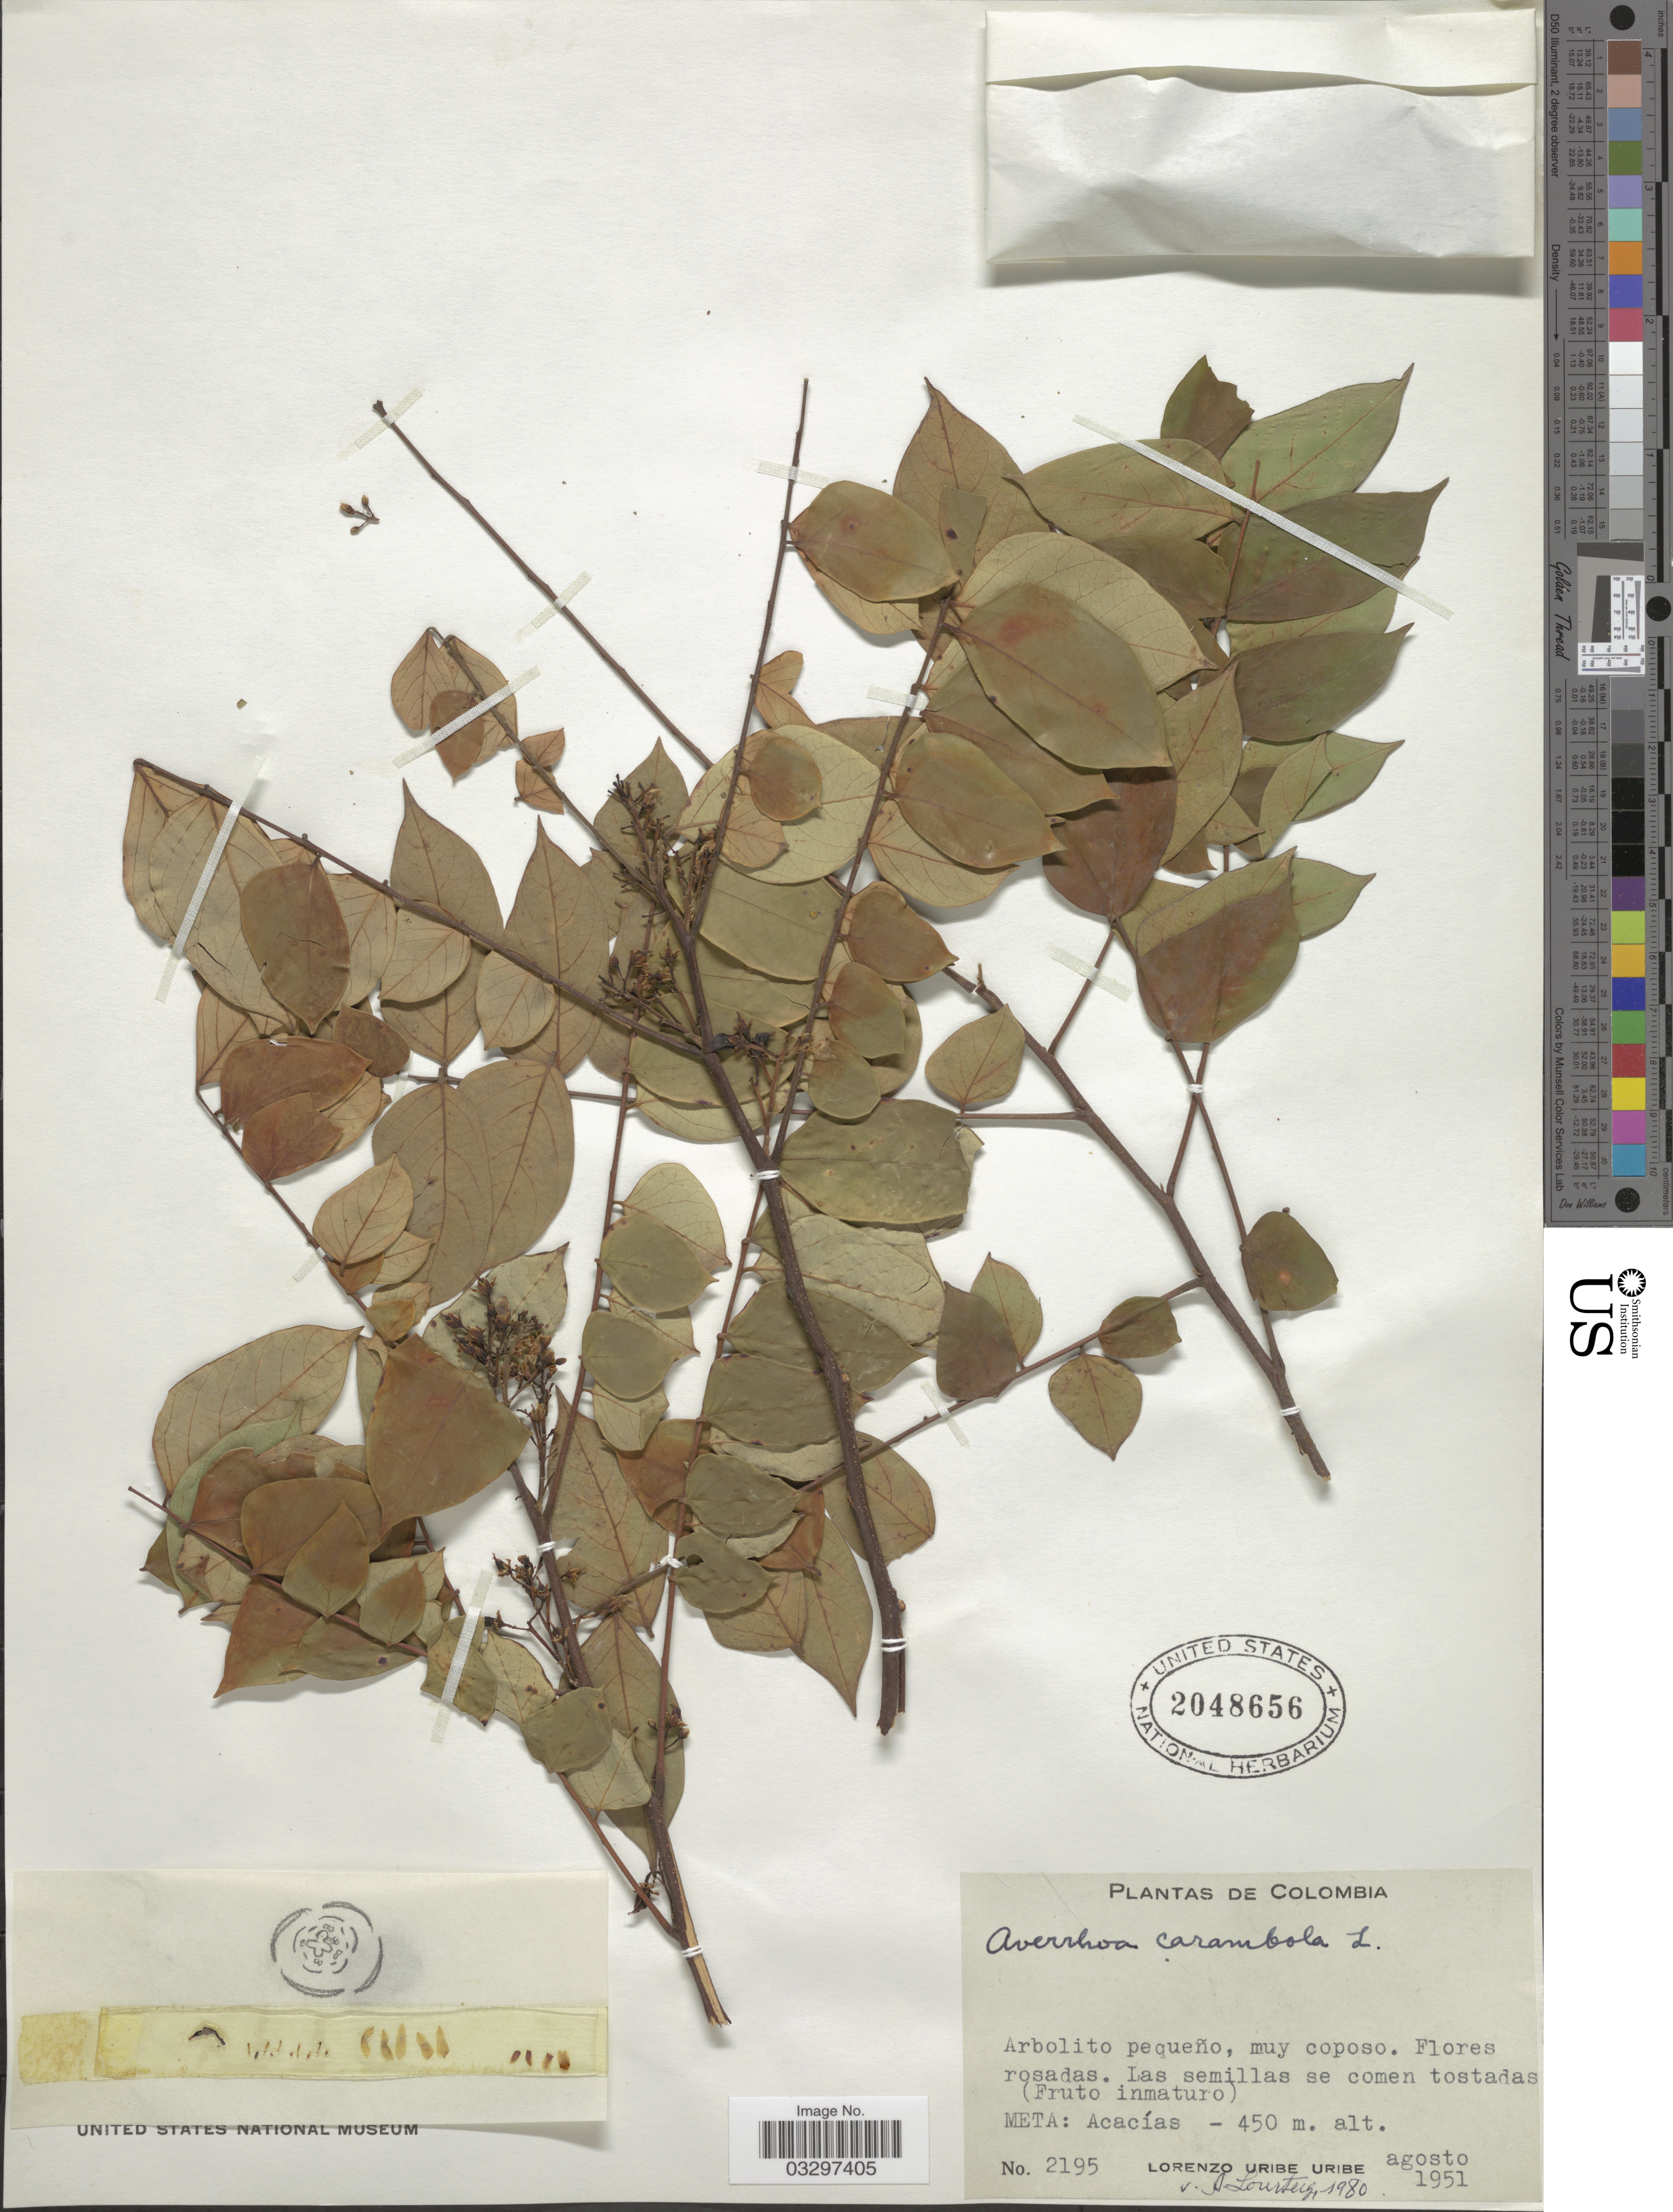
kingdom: Plantae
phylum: Tracheophyta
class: Magnoliopsida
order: Oxalidales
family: Oxalidaceae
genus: Averrhoa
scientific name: Averrhoa carambola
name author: L.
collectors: L. Uribe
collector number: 2195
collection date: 1951-08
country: Colombia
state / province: Meta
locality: Acacías.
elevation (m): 450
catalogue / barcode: US 2048656